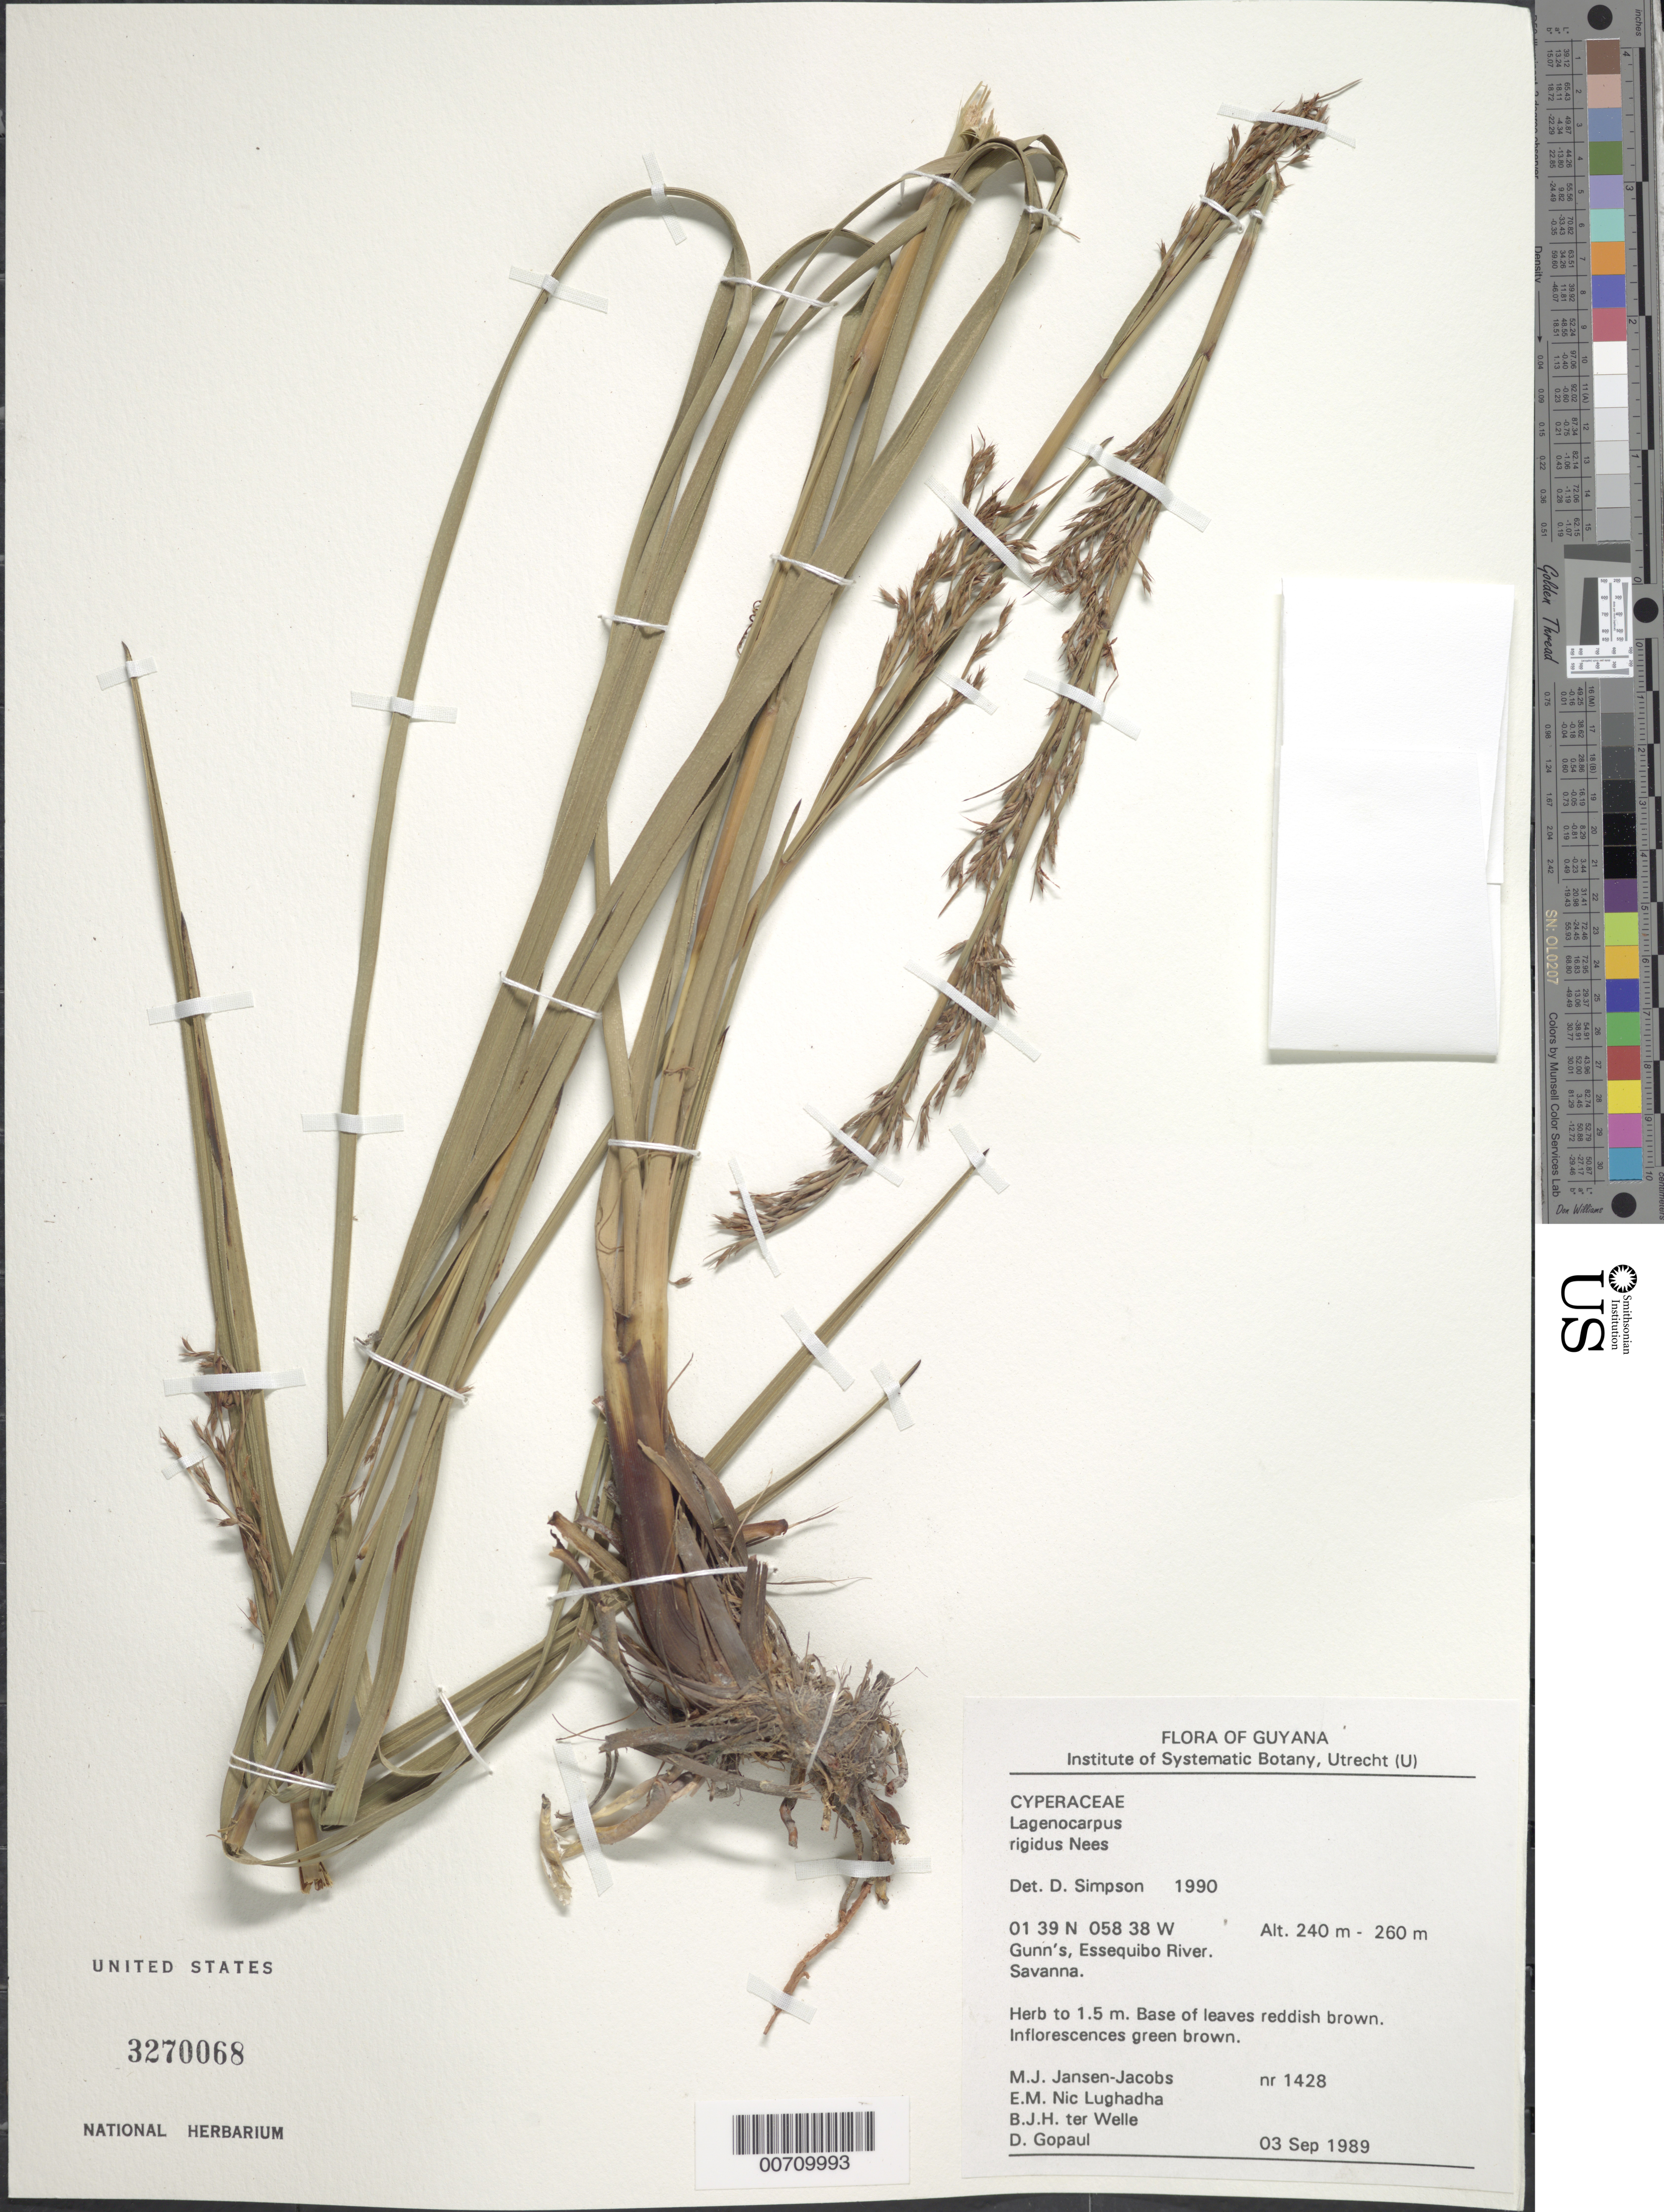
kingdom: Plantae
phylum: Tracheophyta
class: Liliopsida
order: Poales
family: Cyperaceae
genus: Lagenocarpus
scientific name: Lagenocarpus rigidus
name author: (Kunth) Nees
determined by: Simpson, D.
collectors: M. J. Jansen-Jacobs, E. Nic Lughadha, B. Welle & D. Gopaul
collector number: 1428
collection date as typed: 3-Sep-89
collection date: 1989-09-03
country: Guyana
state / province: U. Takutu-U. Essequibo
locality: Gunn's, Essequibo River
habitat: Savanna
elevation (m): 240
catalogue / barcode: US 3270068